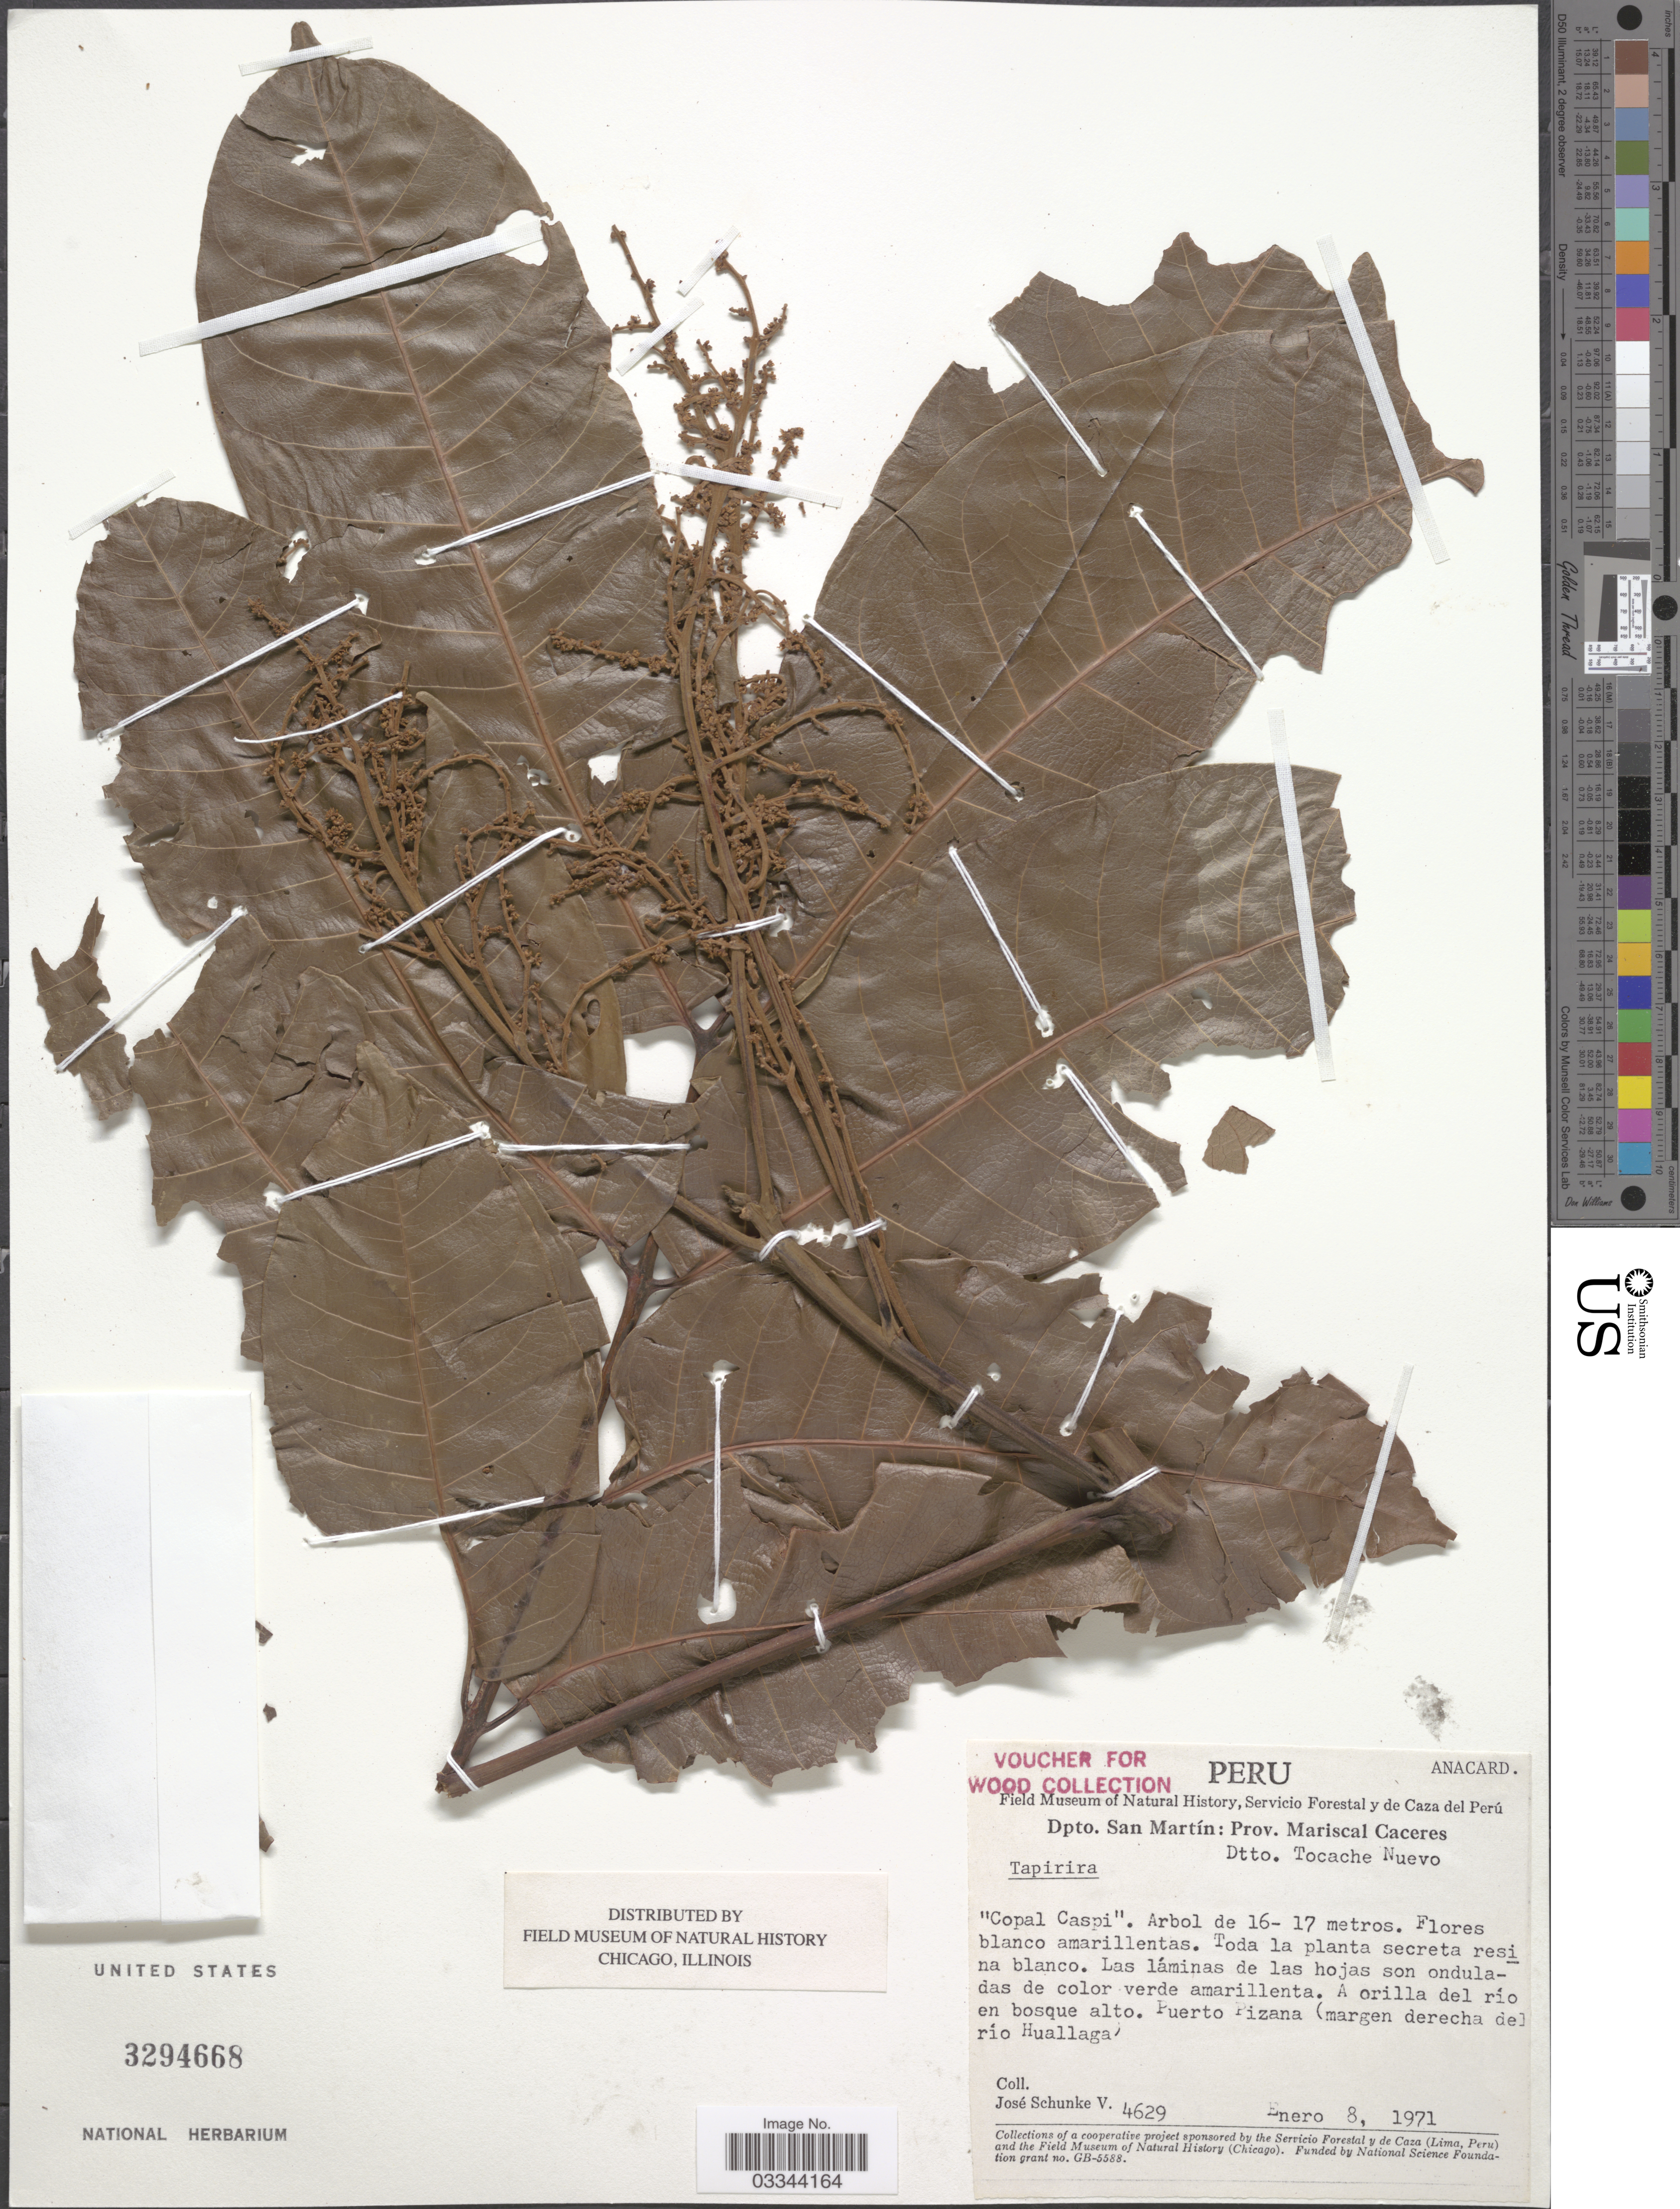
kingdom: Plantae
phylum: Tracheophyta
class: Magnoliopsida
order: Sapindales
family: Anacardiaceae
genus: Tapirira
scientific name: Tapirira guianensis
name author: Aubl.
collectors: J. Schunke Vigo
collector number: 4629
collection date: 1971-01-08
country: Peru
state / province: San Martín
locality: Dpto. San Martín: Prov. Mariscal Caceres. Dtto. Tocache Nuevo. A orilla del río en bosque alto. Puerto Pizana (margen derecha del río Huallaga).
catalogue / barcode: US 3294668